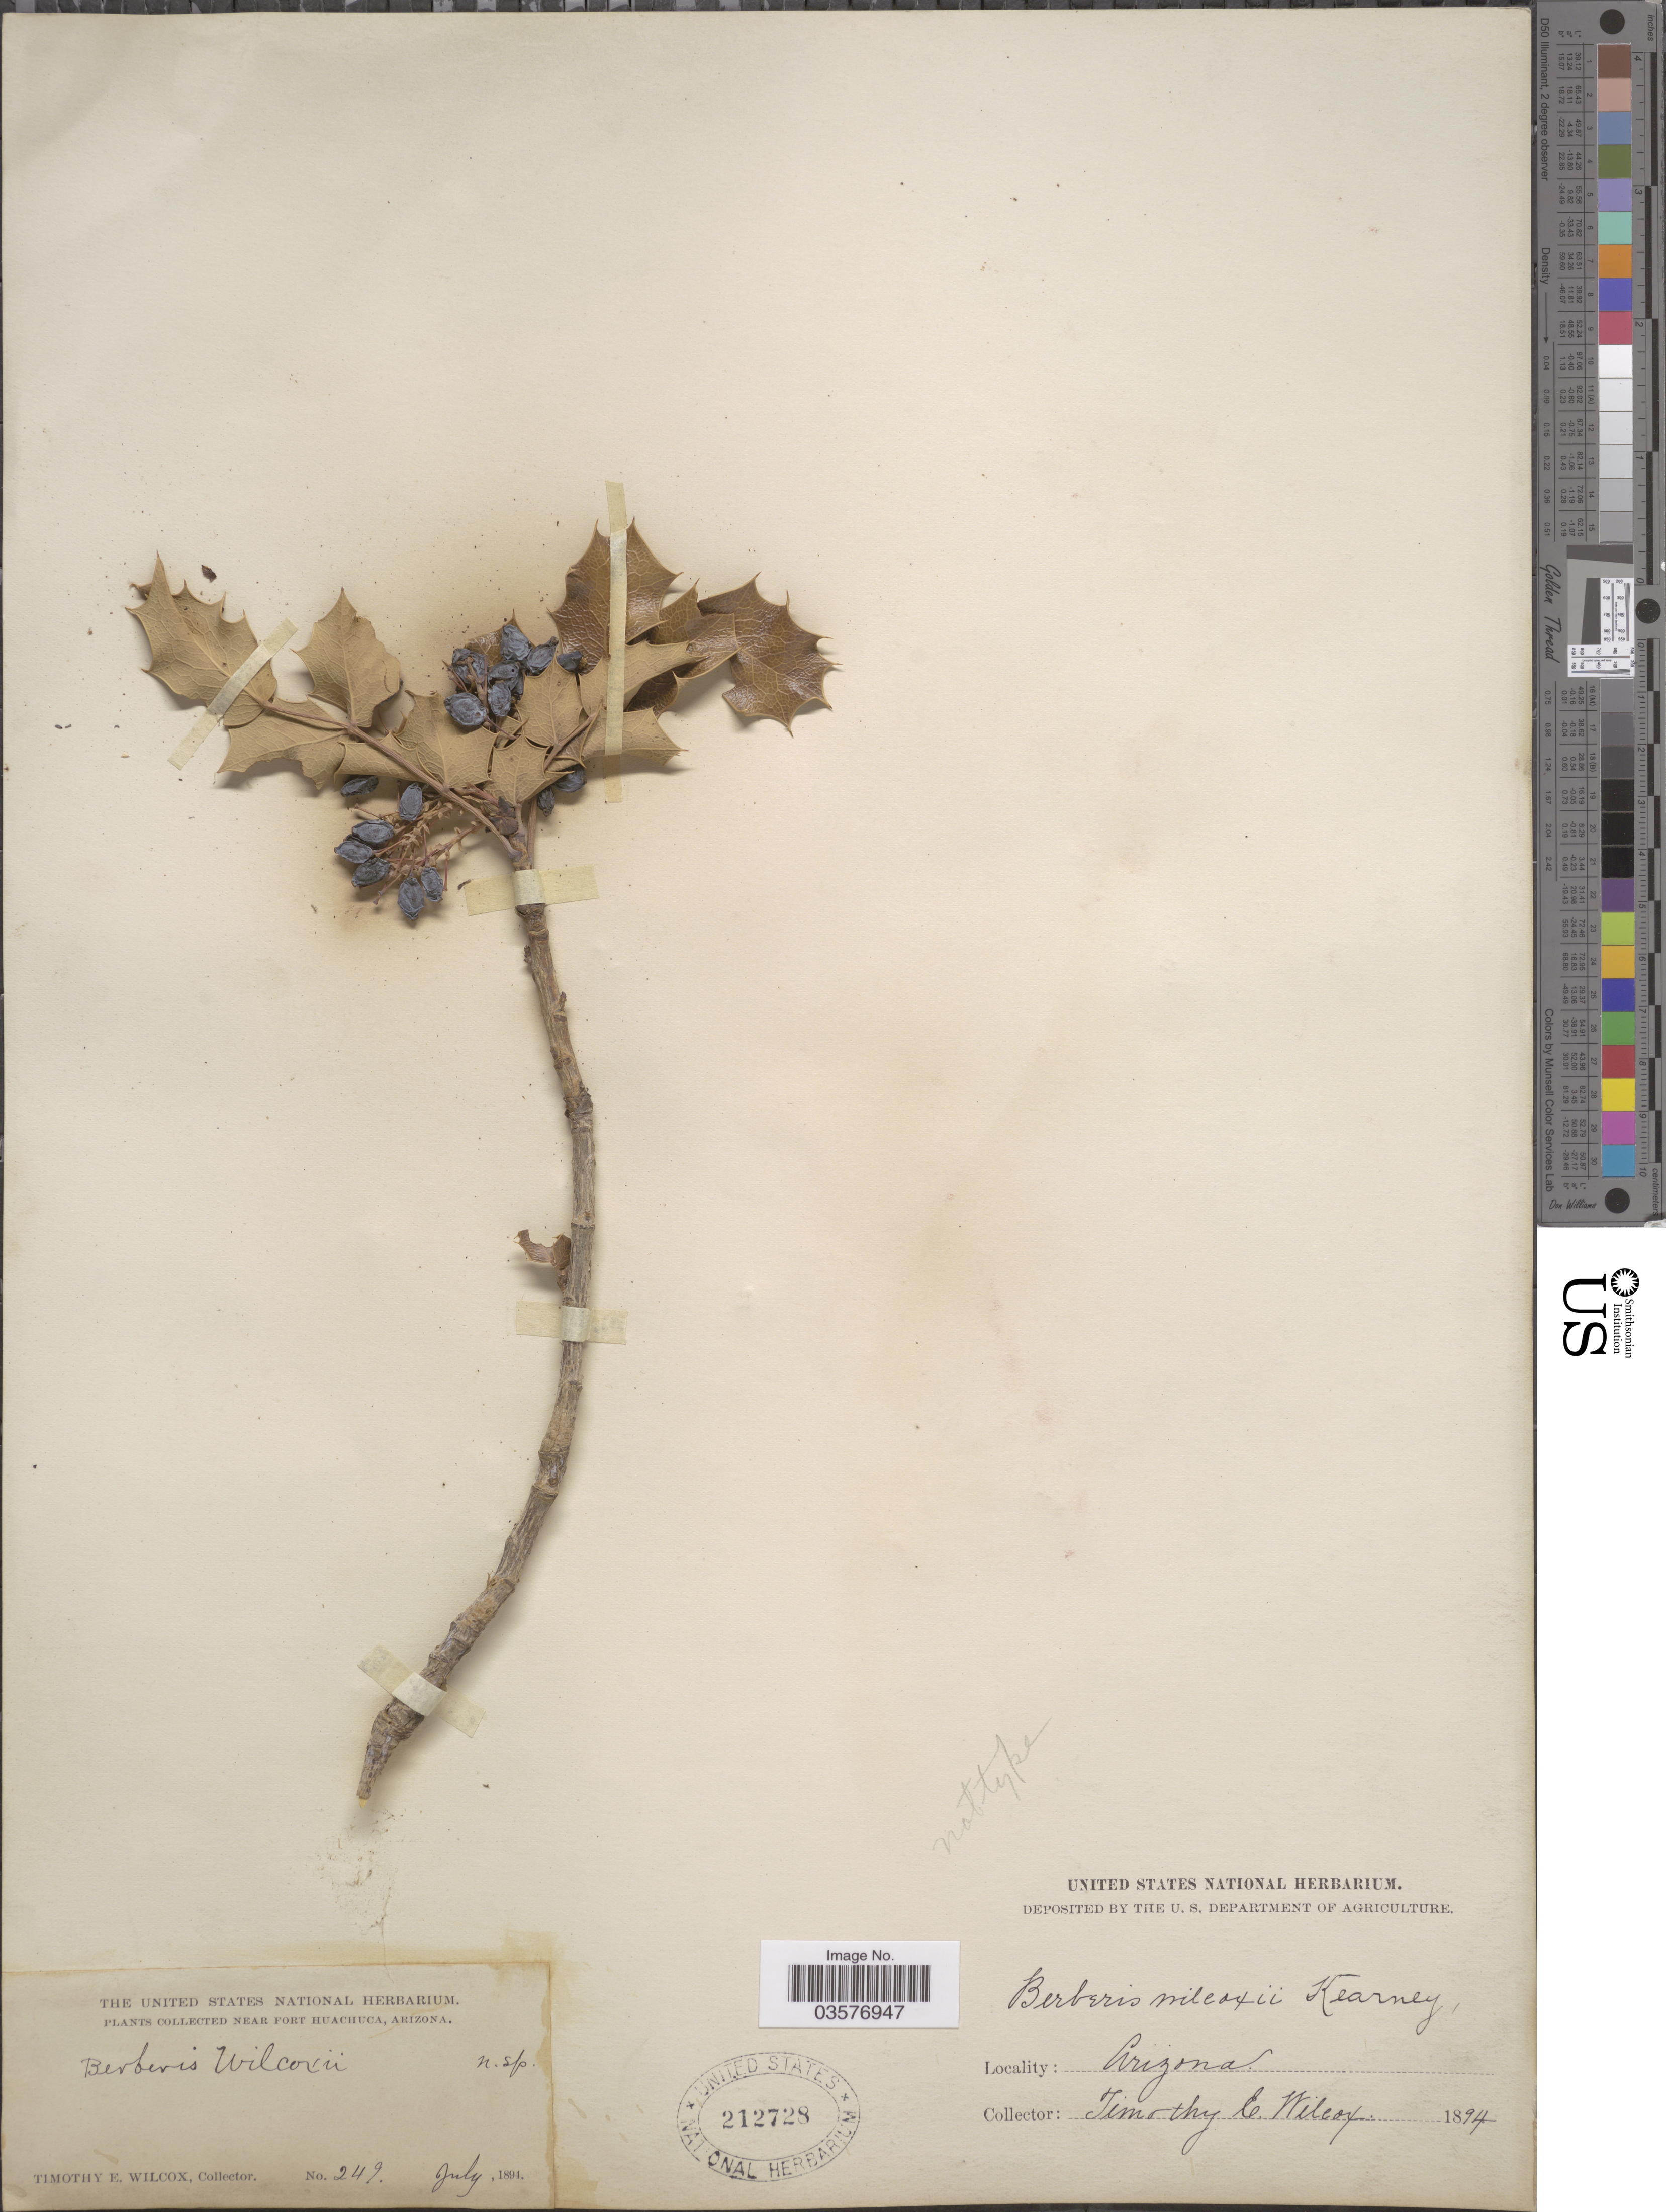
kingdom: Plantae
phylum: Tracheophyta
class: Magnoliopsida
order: Ranunculales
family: Berberidaceae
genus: Mahonia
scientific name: Mahonia wilcoxii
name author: (Kearney) Rehder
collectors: T. E. Wilcox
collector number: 249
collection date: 1894-07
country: United States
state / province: Arizona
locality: Near Fort Huachuca.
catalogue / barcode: US 212728